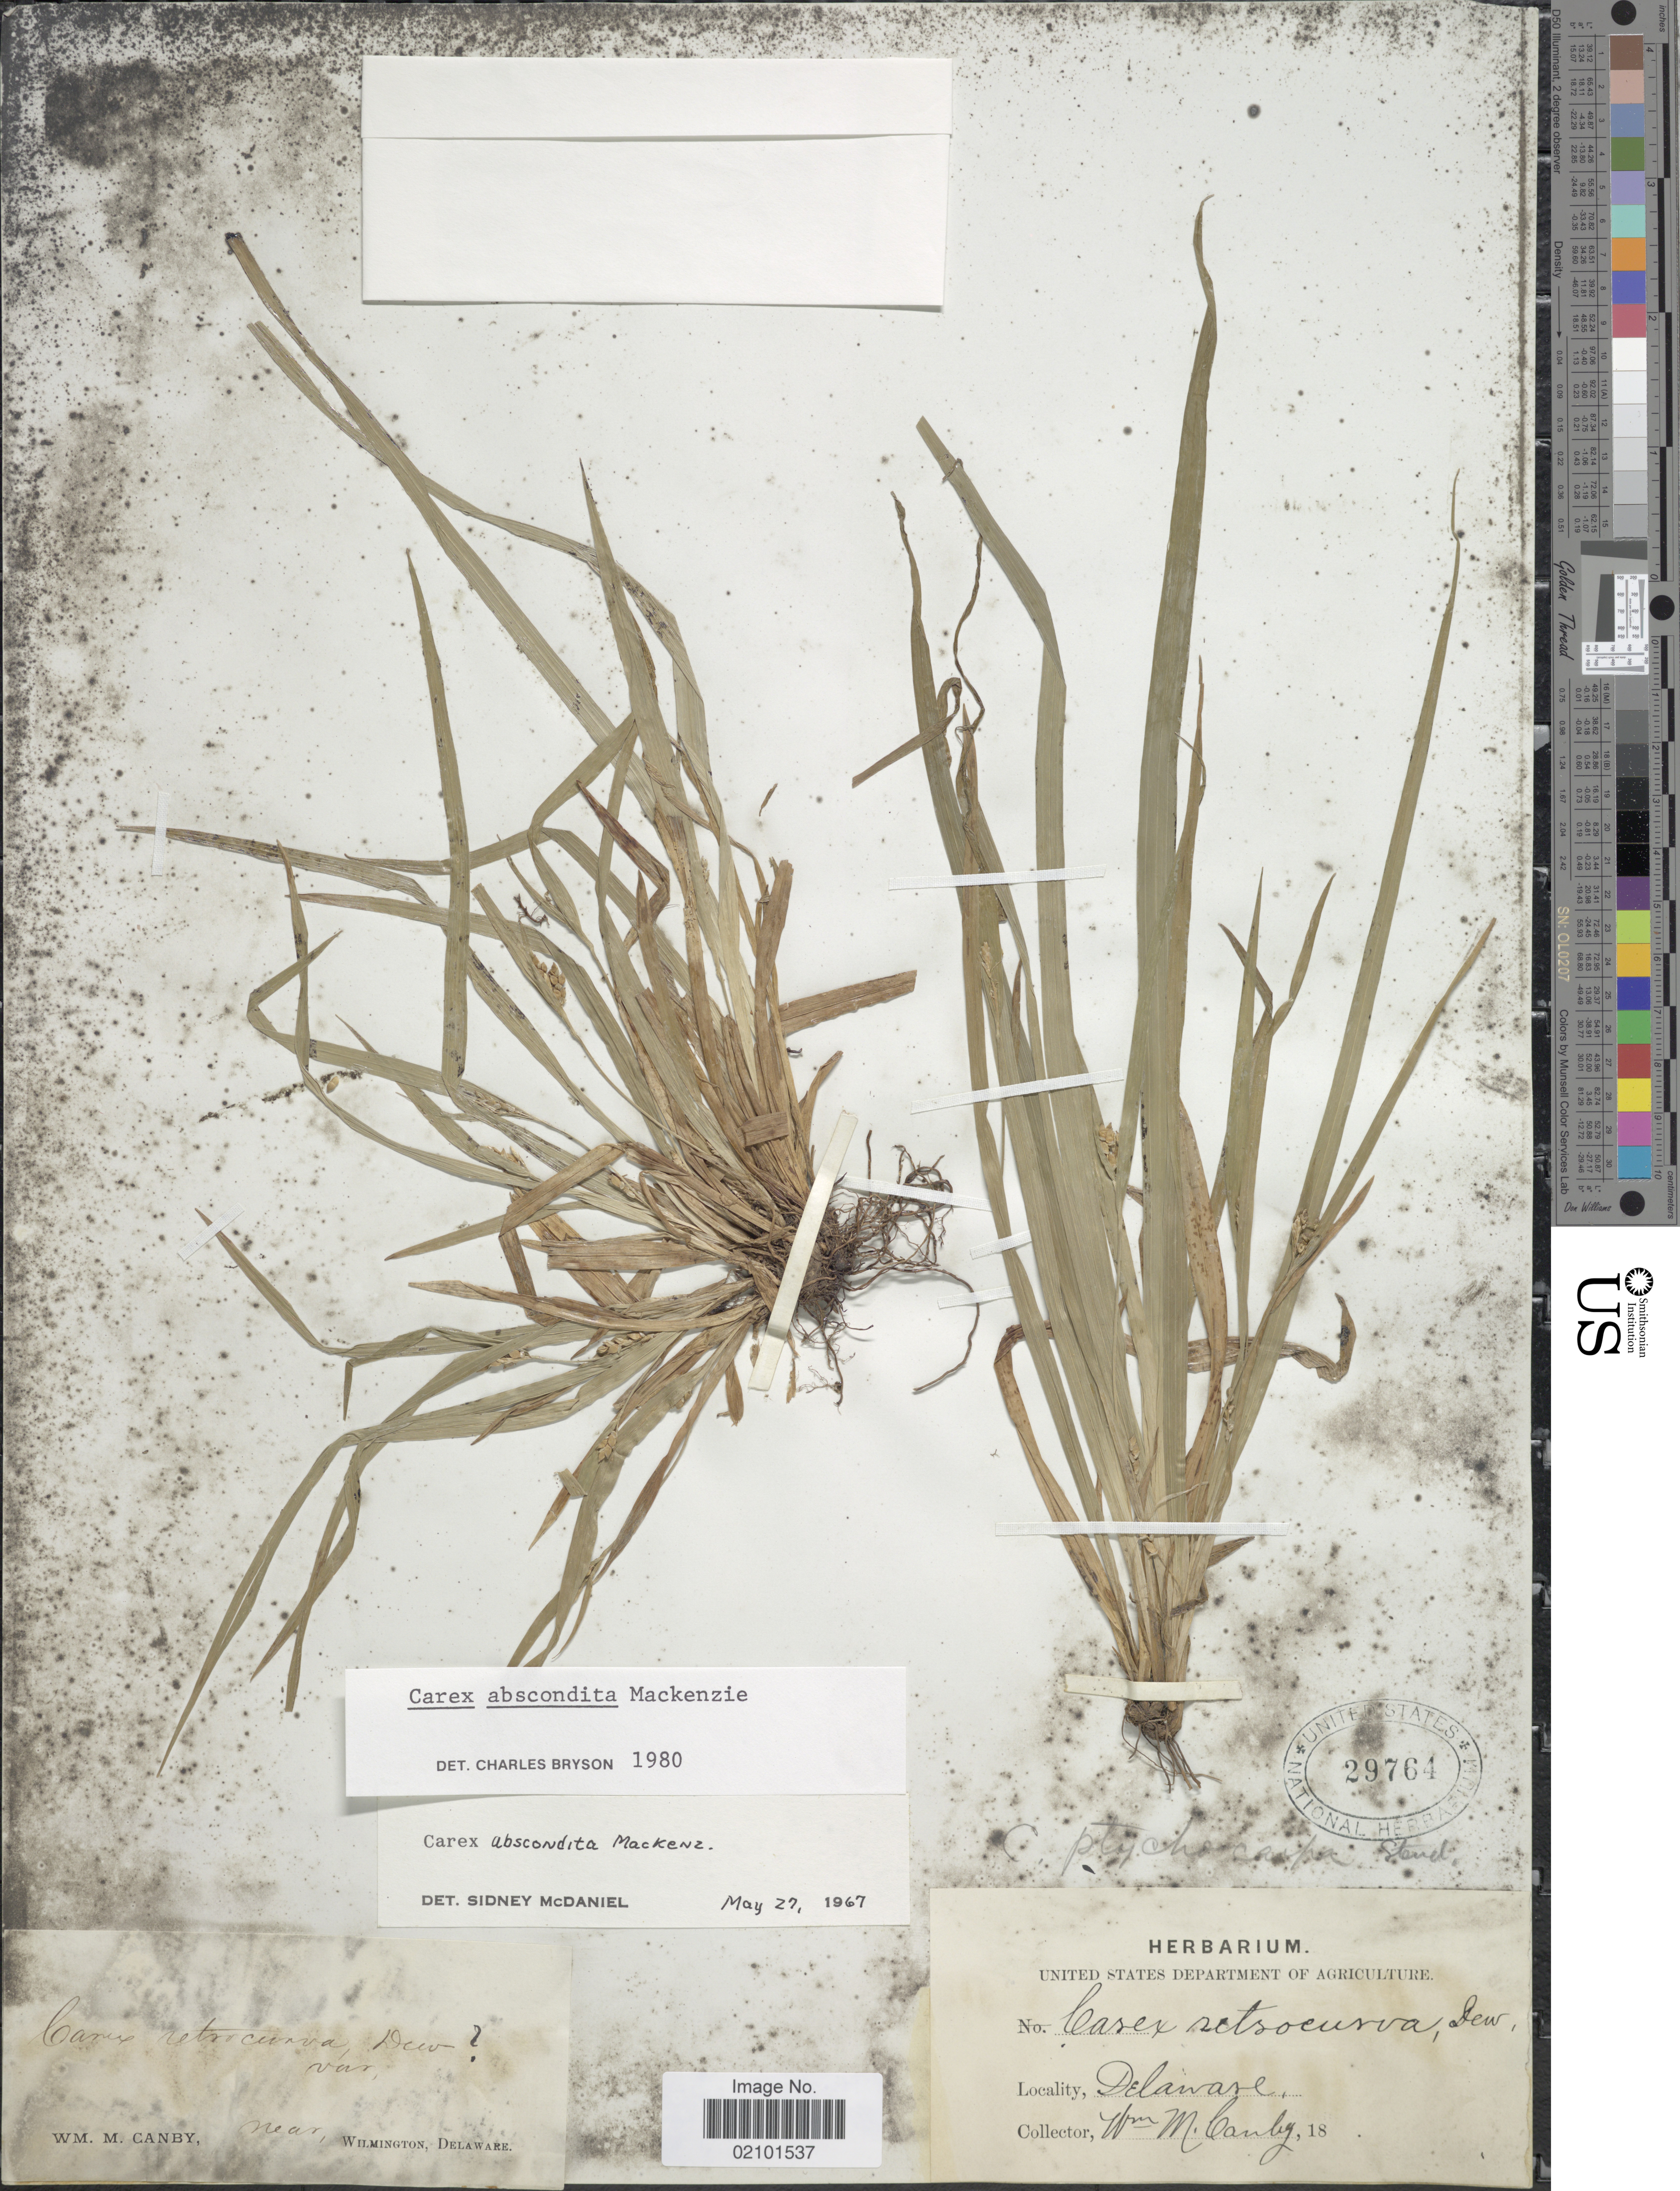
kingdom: Plantae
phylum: Tracheophyta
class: Liliopsida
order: Poales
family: Cyperaceae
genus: Carex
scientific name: Carex abscondita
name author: Mack.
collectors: W. M. Canby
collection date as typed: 18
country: United States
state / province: Delaware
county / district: New Castle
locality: Near Wilmington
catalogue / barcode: US 29764